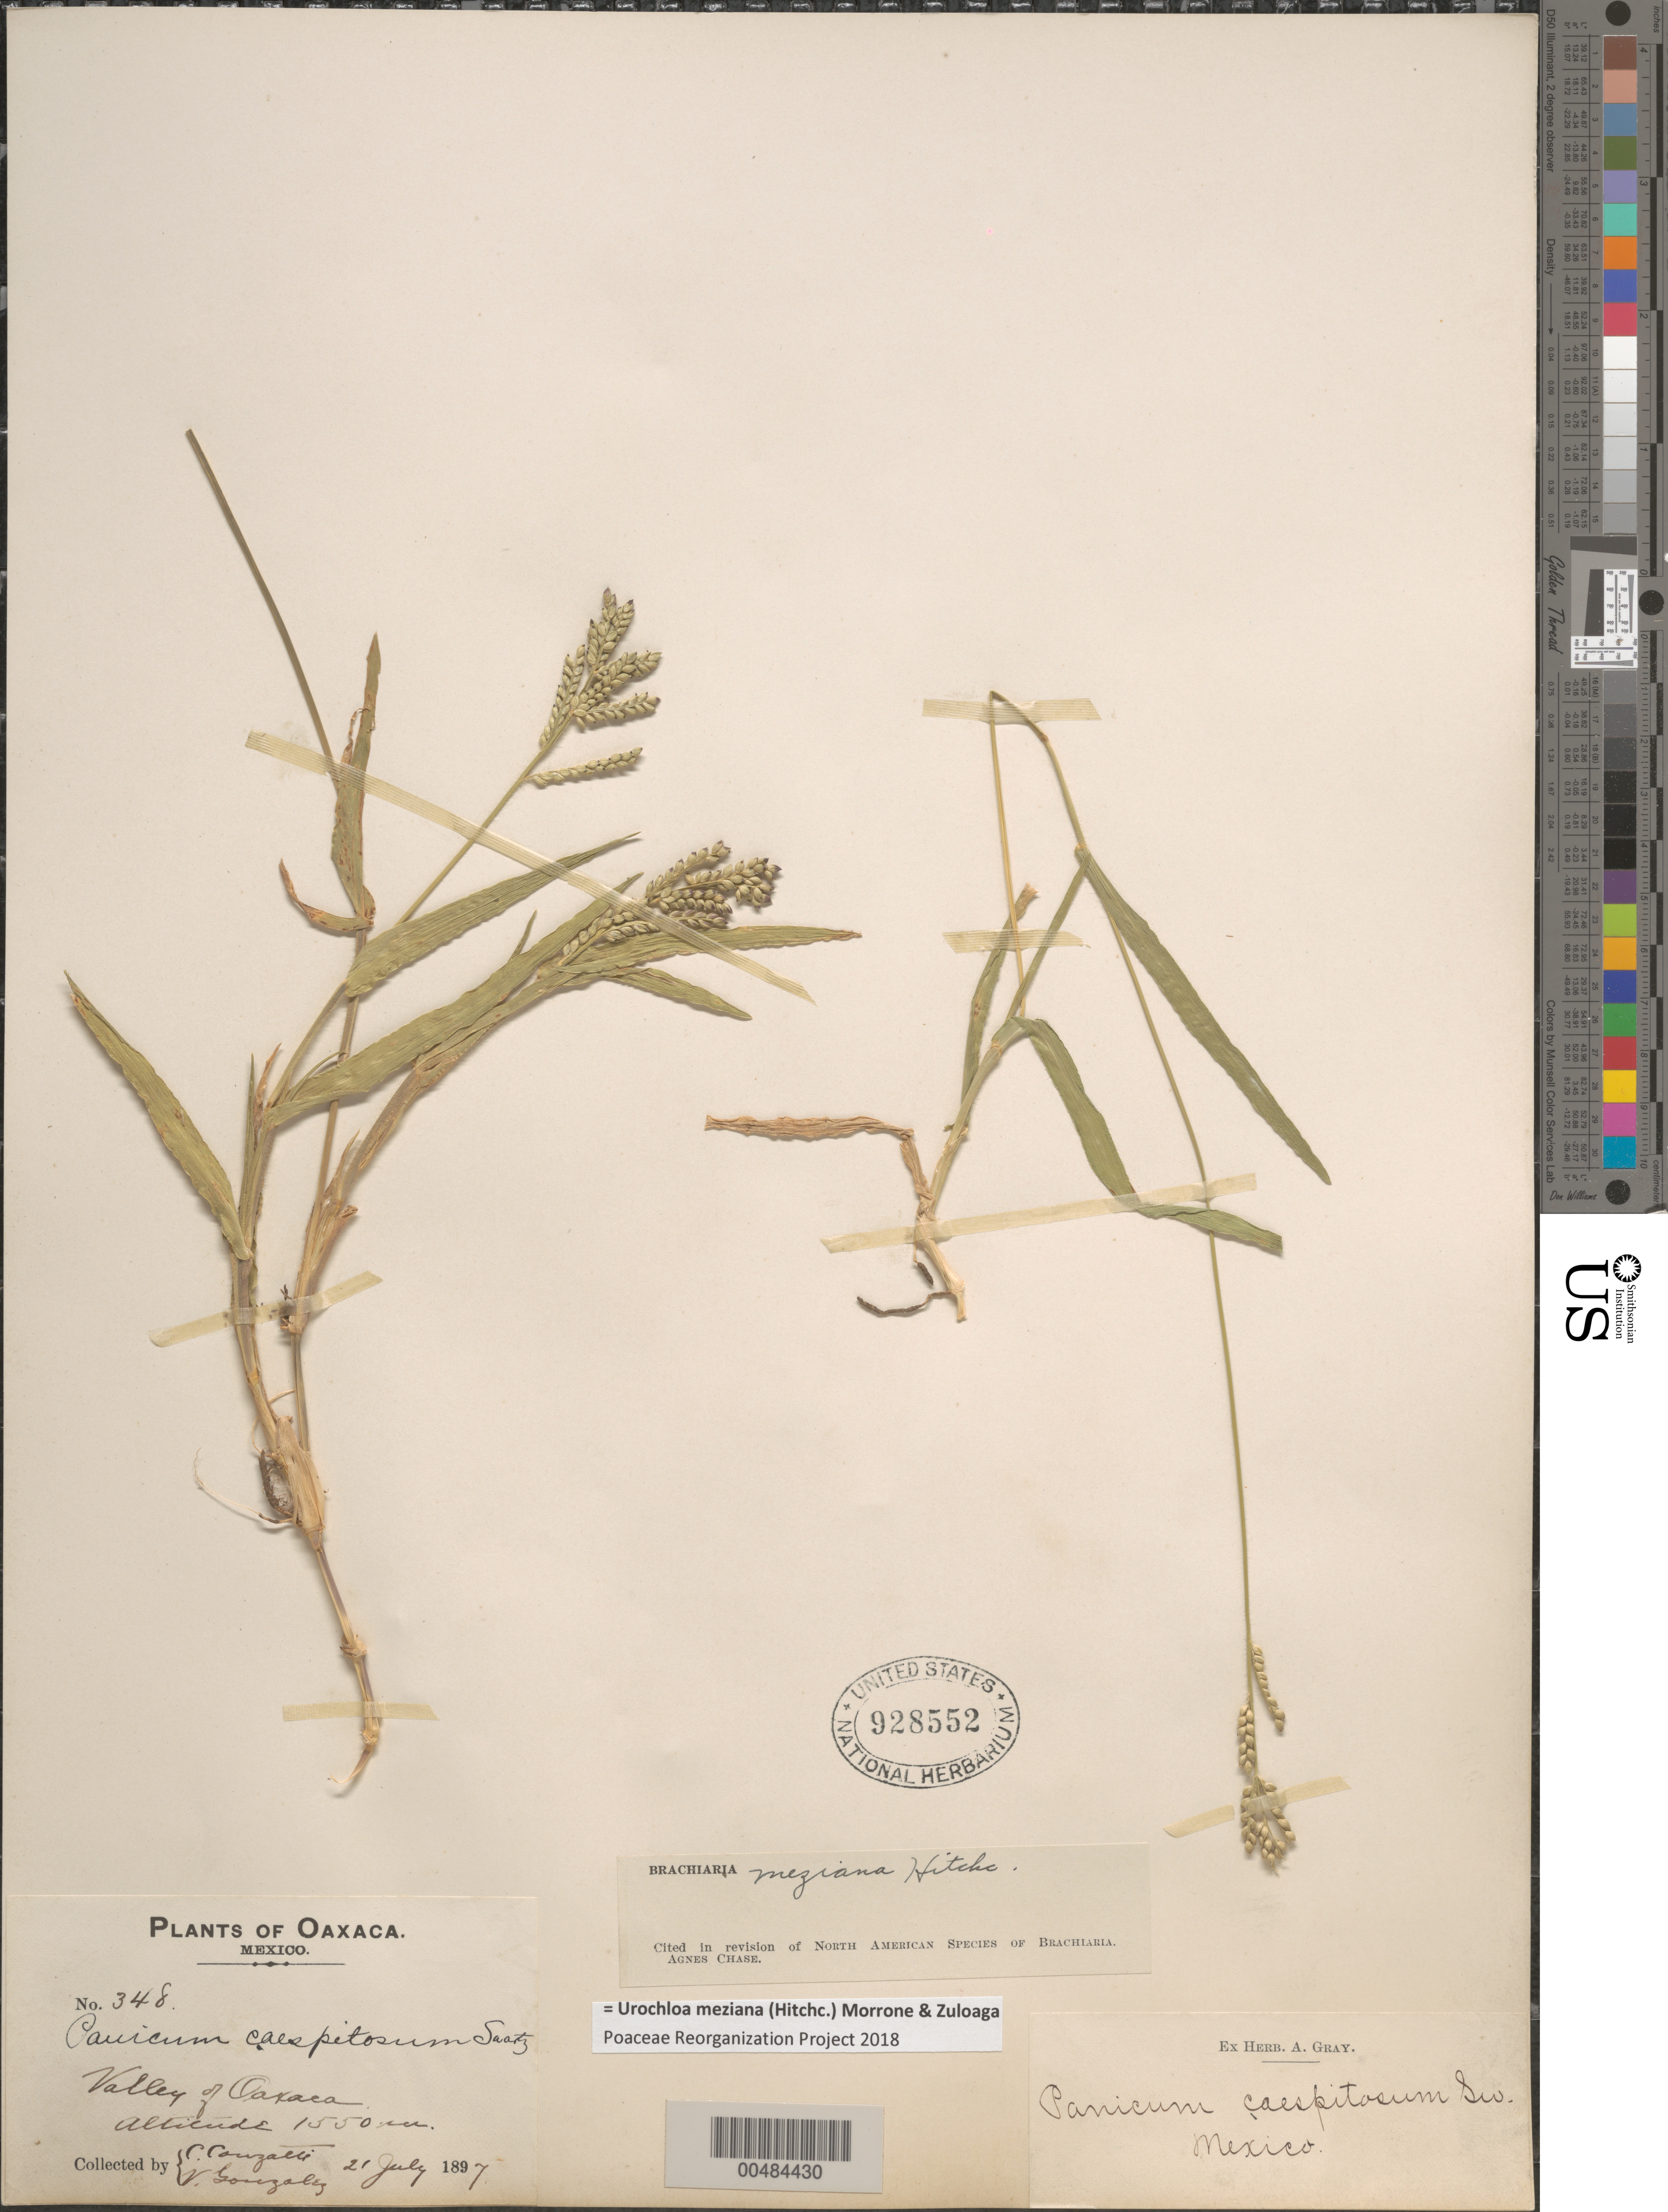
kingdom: Plantae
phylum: Tracheophyta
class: Liliopsida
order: Poales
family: Poaceae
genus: Brachiaria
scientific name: Brachiaria meziana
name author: Hitchc.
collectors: C. Conzatti & V. Gonzales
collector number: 348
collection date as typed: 21 Jul 1897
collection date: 1897-07-21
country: Mexico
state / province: Oaxaca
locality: Valley of Oaxaca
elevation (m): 1550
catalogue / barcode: US 928552